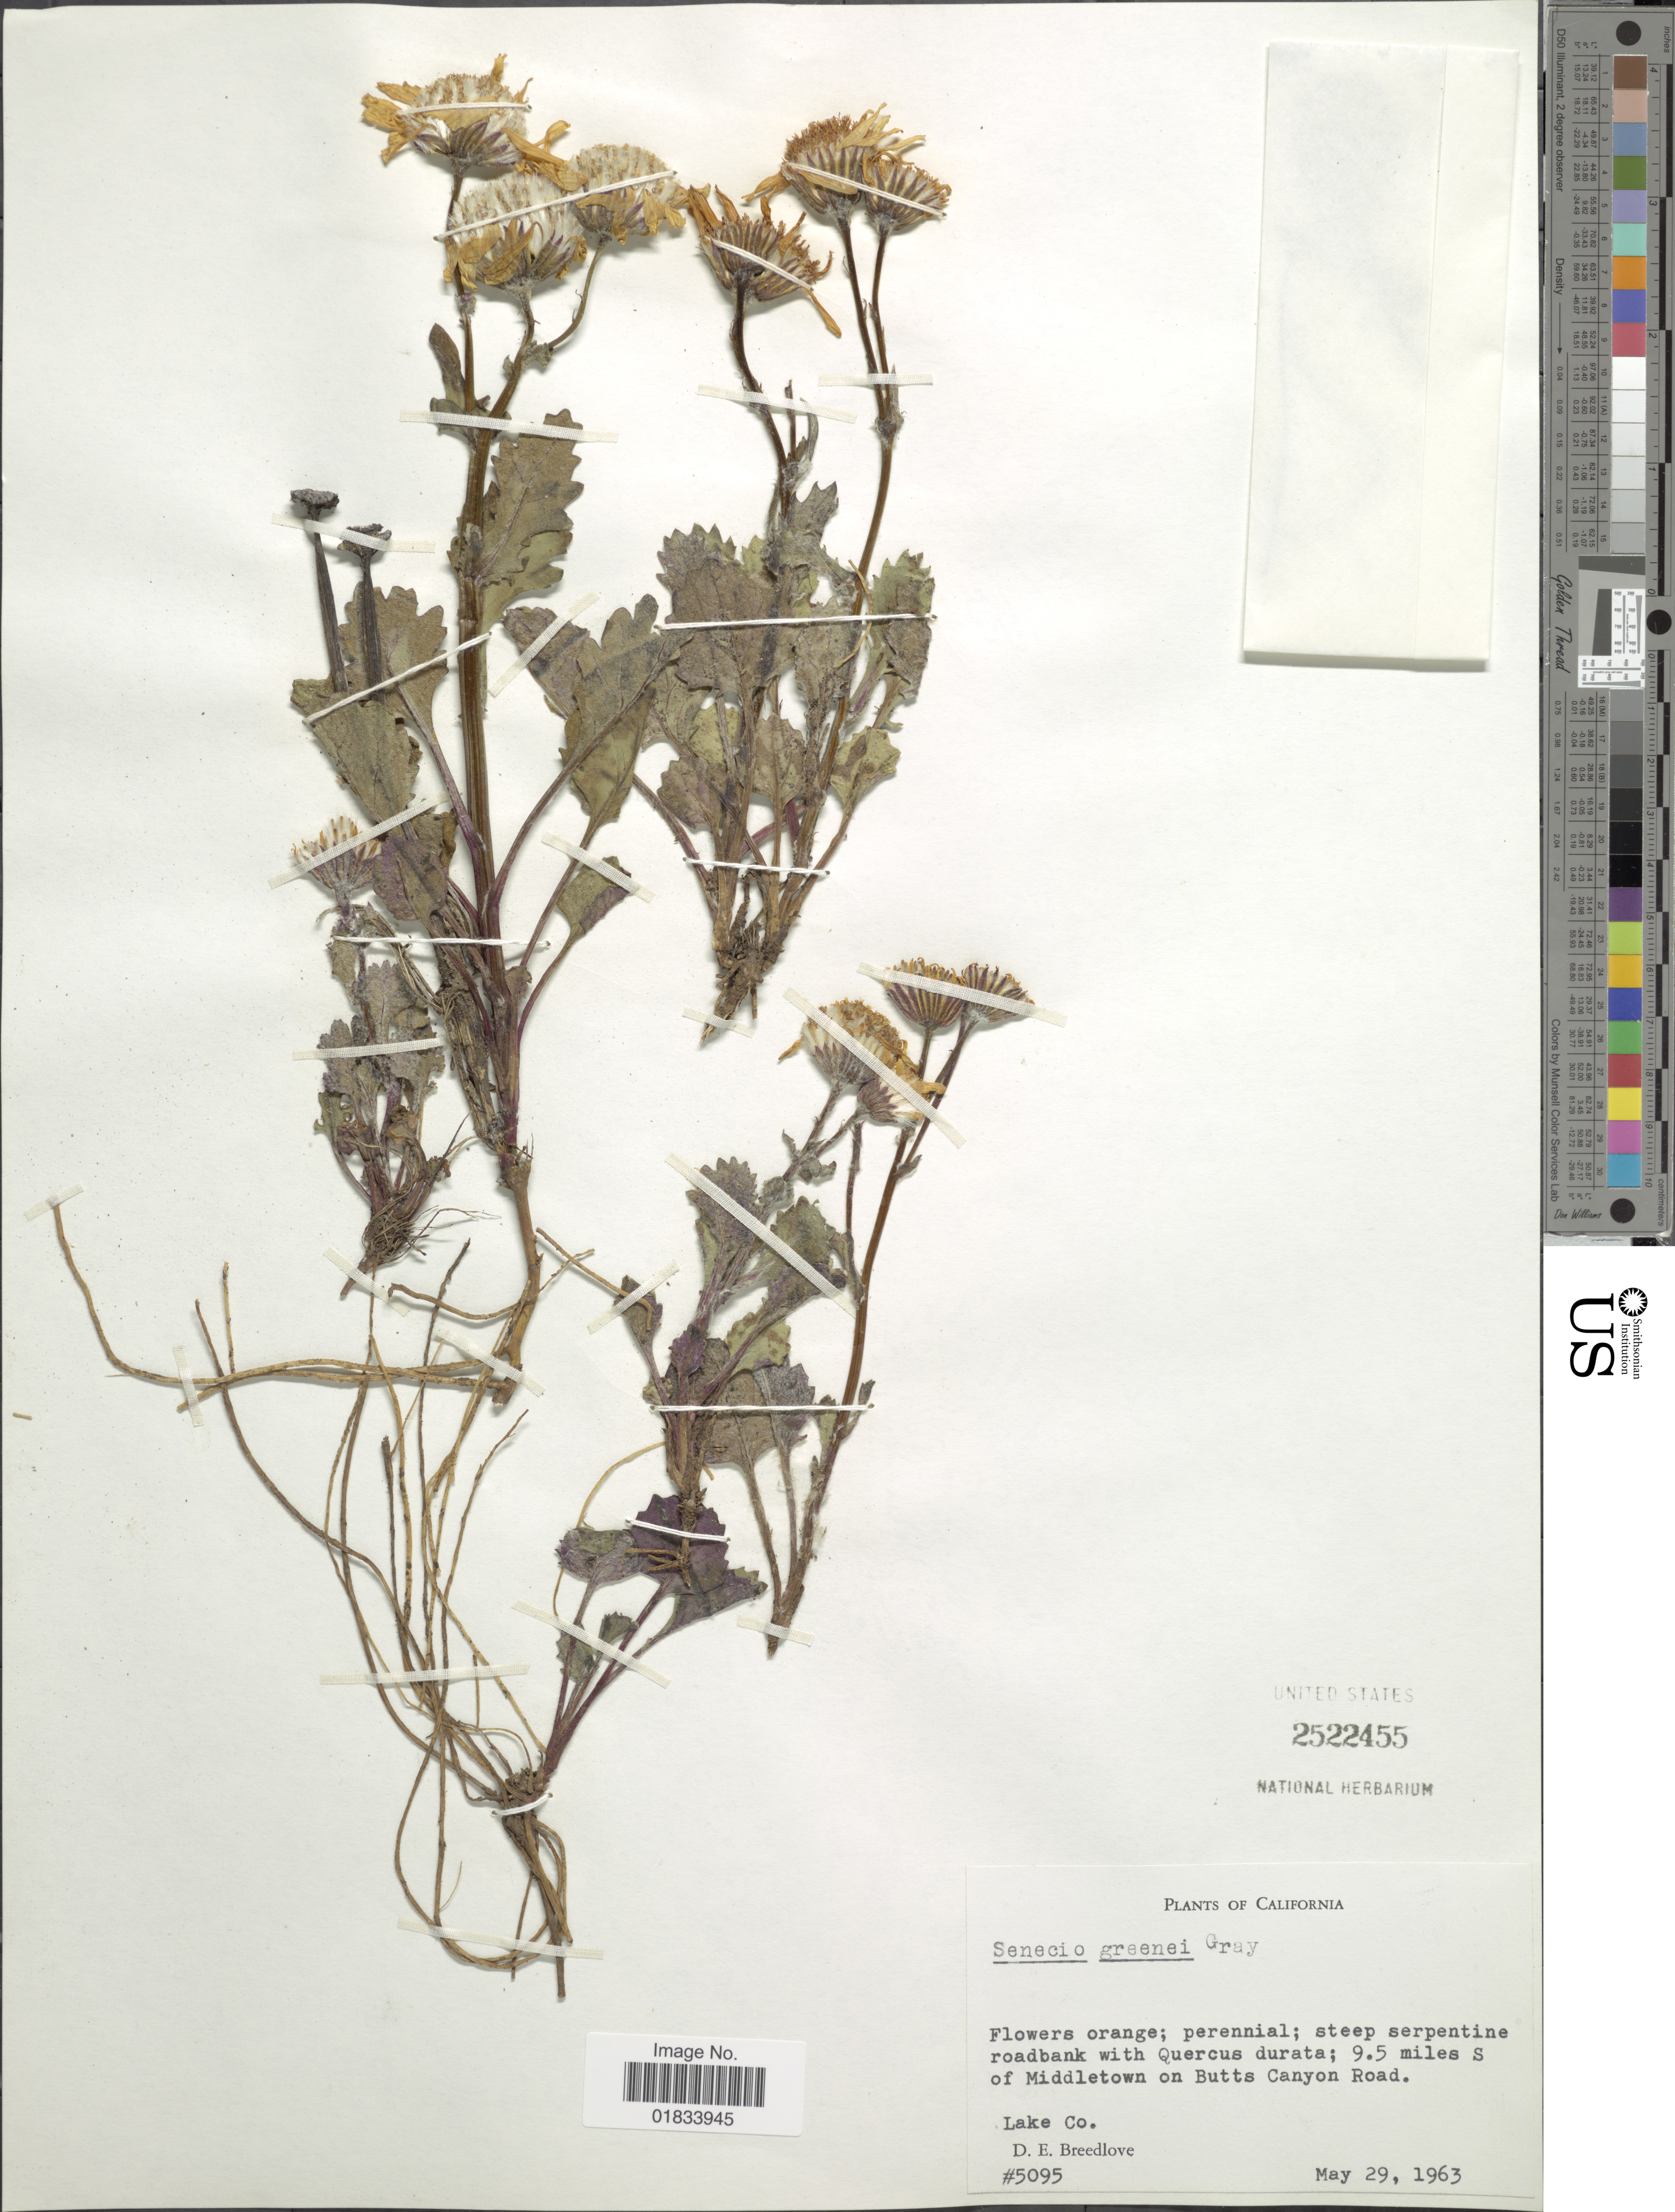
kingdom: Plantae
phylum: Tracheophyta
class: Magnoliopsida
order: Asterales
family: Asteraceae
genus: Packera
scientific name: Packera greenei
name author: (A. Gray) W.A. Weber & Á. Löve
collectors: D. E. Breedlove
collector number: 5095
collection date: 1963-05-29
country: United States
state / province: California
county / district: Lake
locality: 9.5 miles S of Middletown on Butts Canyon Road, Lake Co.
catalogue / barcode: US 2522455